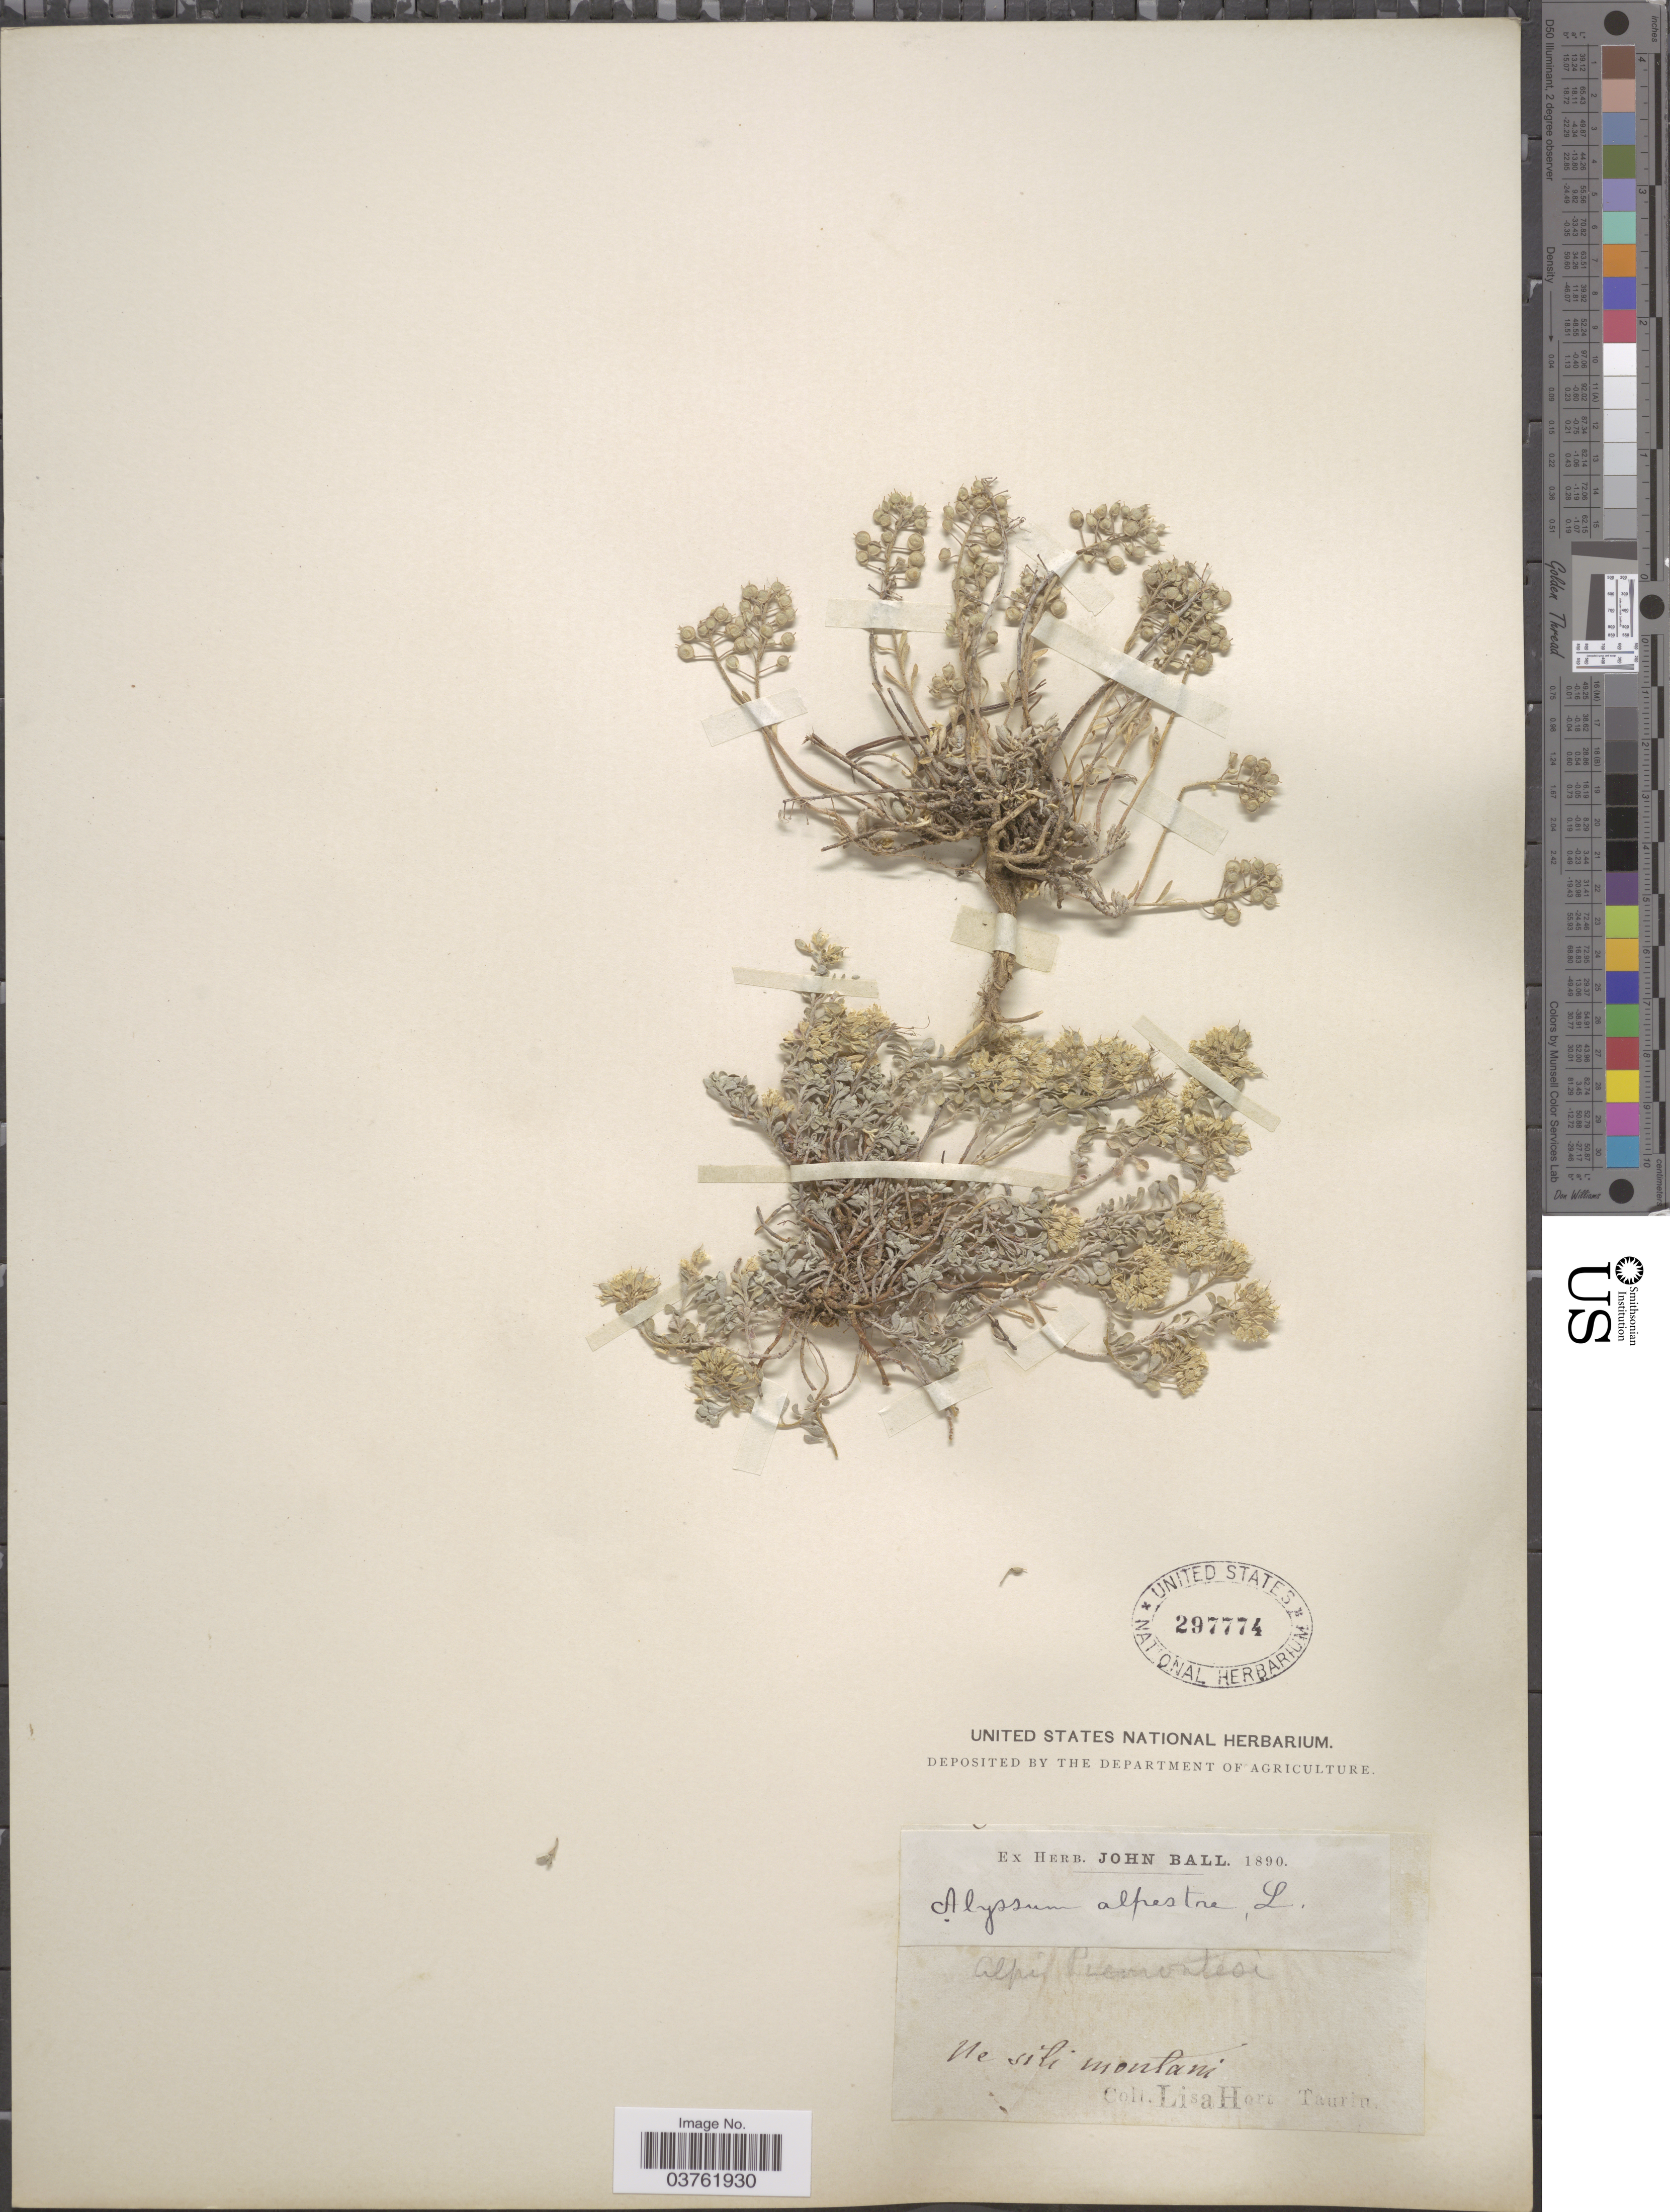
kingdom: Plantae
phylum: Tracheophyta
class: Magnoliopsida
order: Brassicales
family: Brassicaceae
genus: Alyssum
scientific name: Alyssum alpestre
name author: L.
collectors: L. Hort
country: Italy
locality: Alpi Piemontesi. Ne sili montani. [interpreted]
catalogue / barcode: US 297774